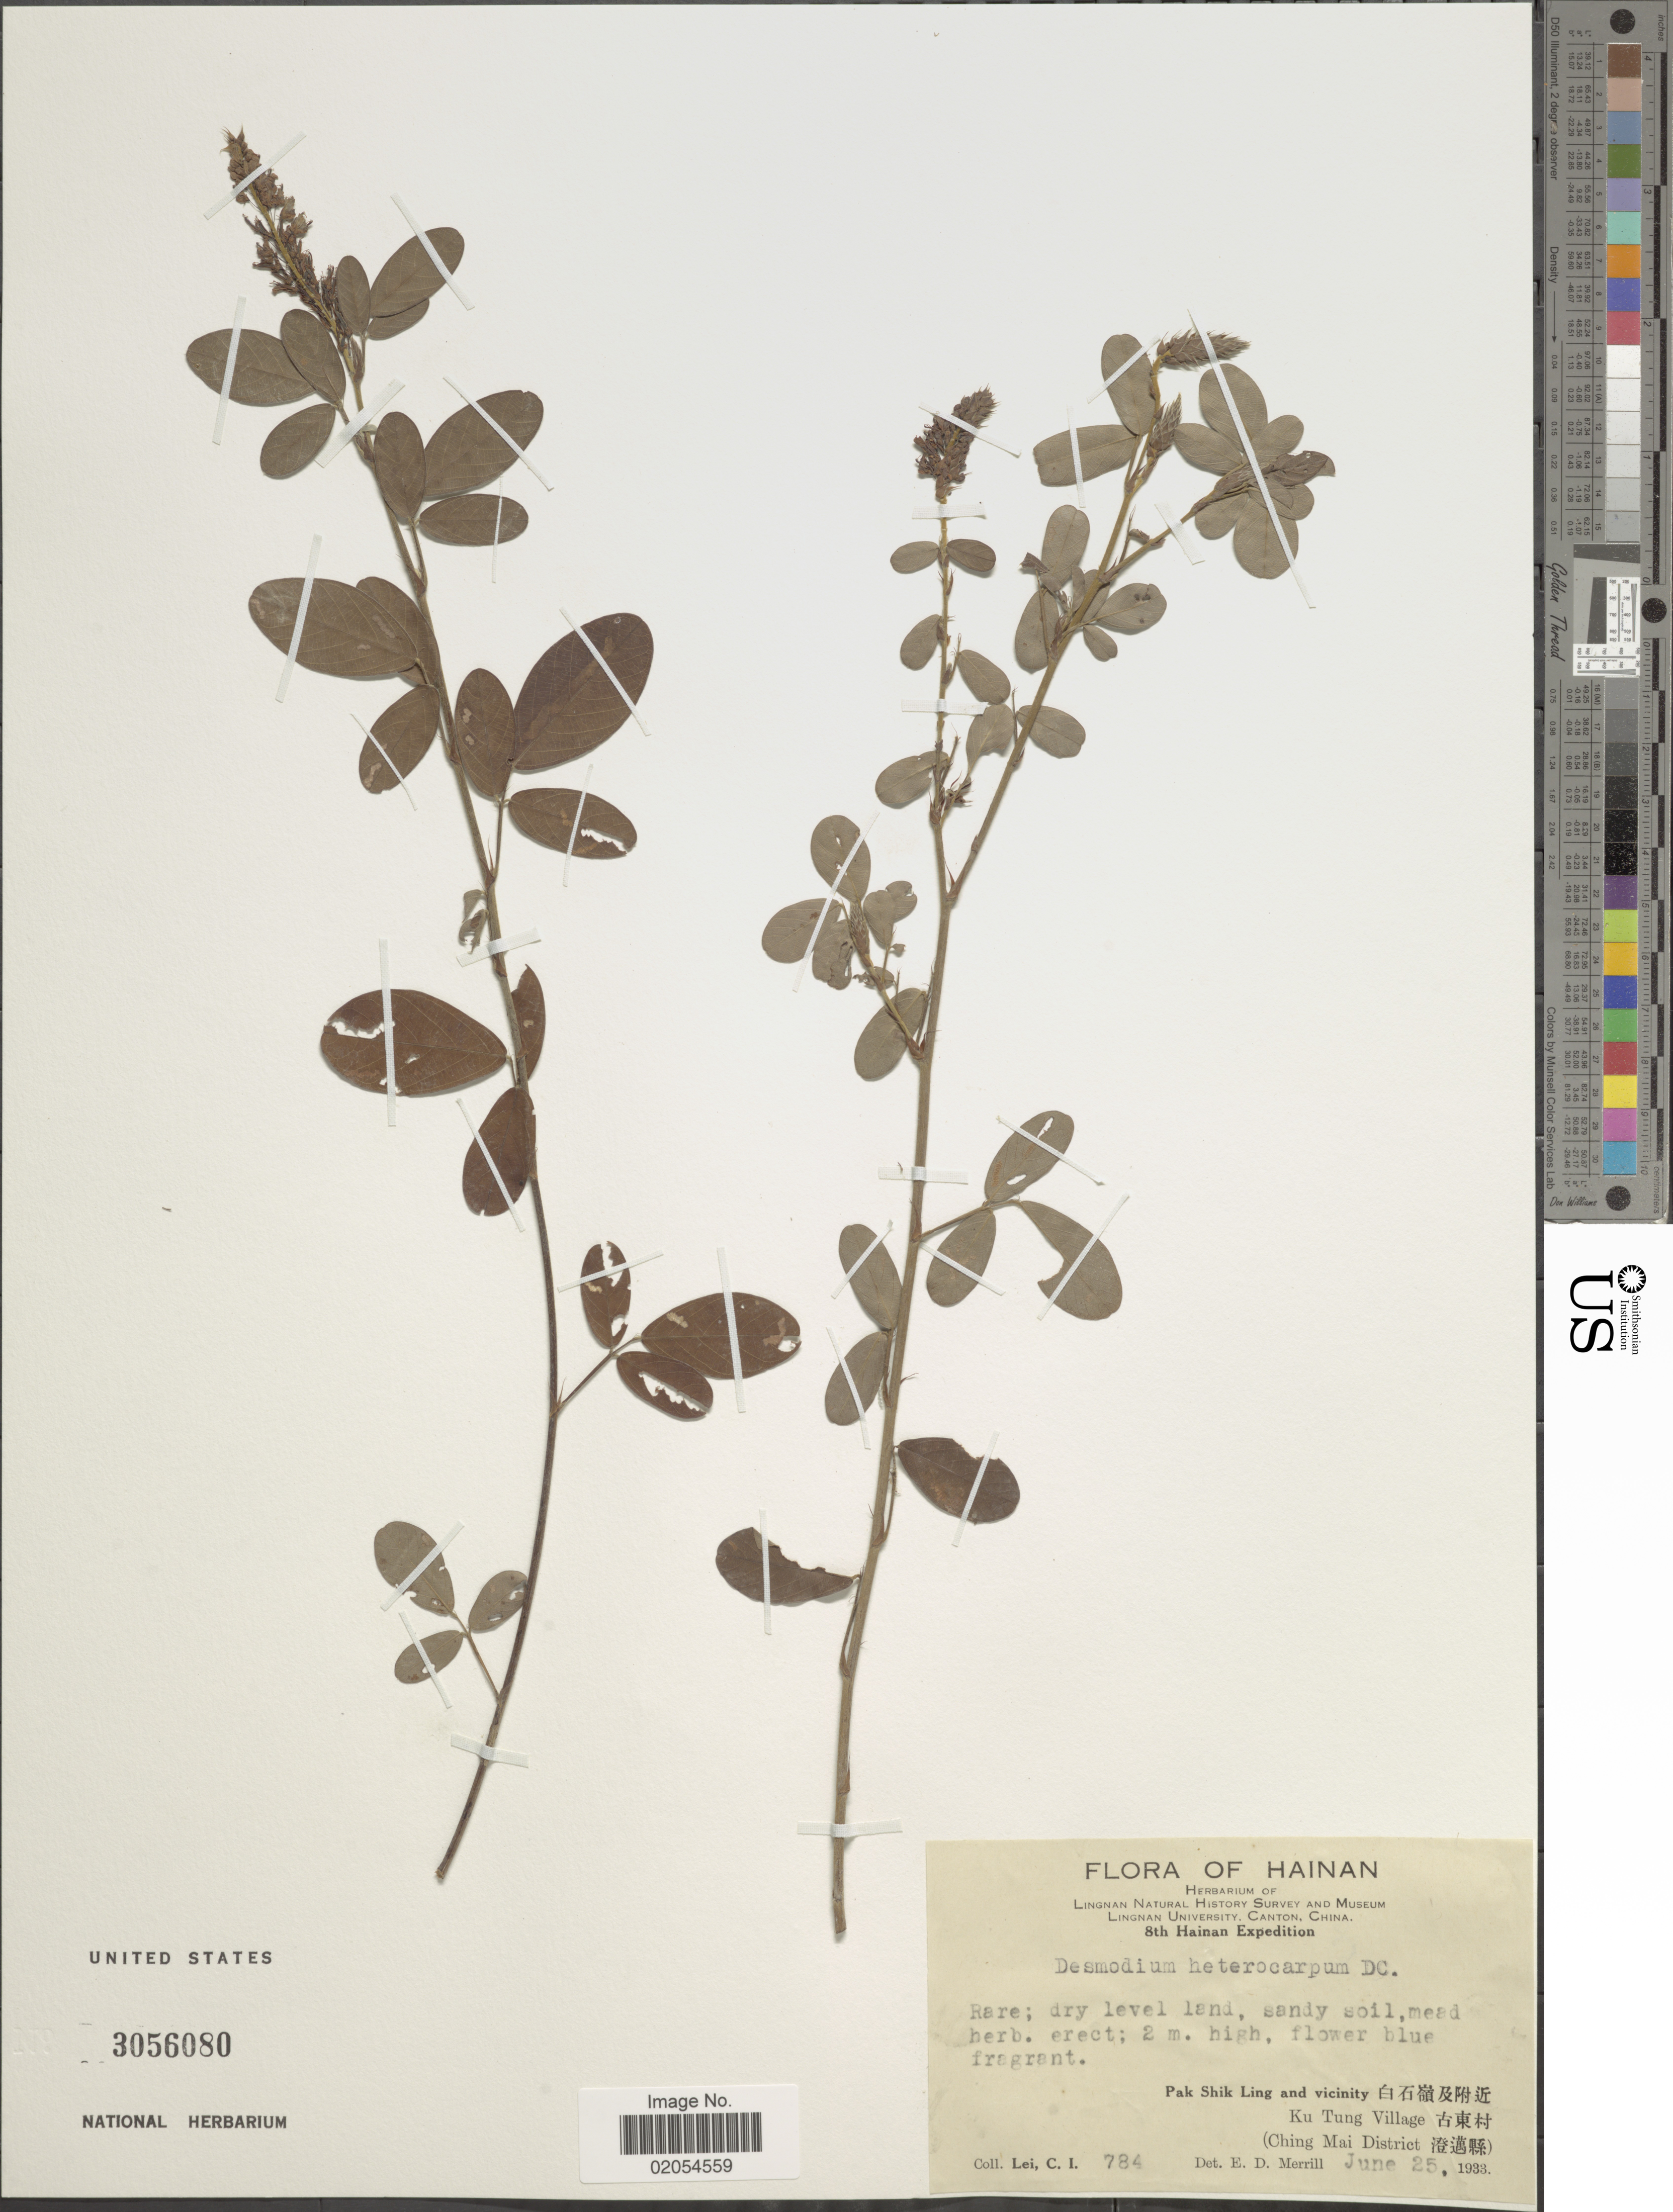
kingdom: Plantae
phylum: Tracheophyta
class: Magnoliopsida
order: Fabales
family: Fabaceae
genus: Grona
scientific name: Grona heterocarpos var. strigosa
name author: (Meeuwen) H. Ohashi & K. Ohashi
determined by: Strong, Mark T., (BOT), Smithsonian Institution - National Museum of Natural History (UNITED STATES)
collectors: C. I. Lei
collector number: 784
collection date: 1933-06-25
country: China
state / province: Hainan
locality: Pak Shik Ling and vicinity, Ku Tung VIllage (Ching Mai District)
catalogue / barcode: US 3056080